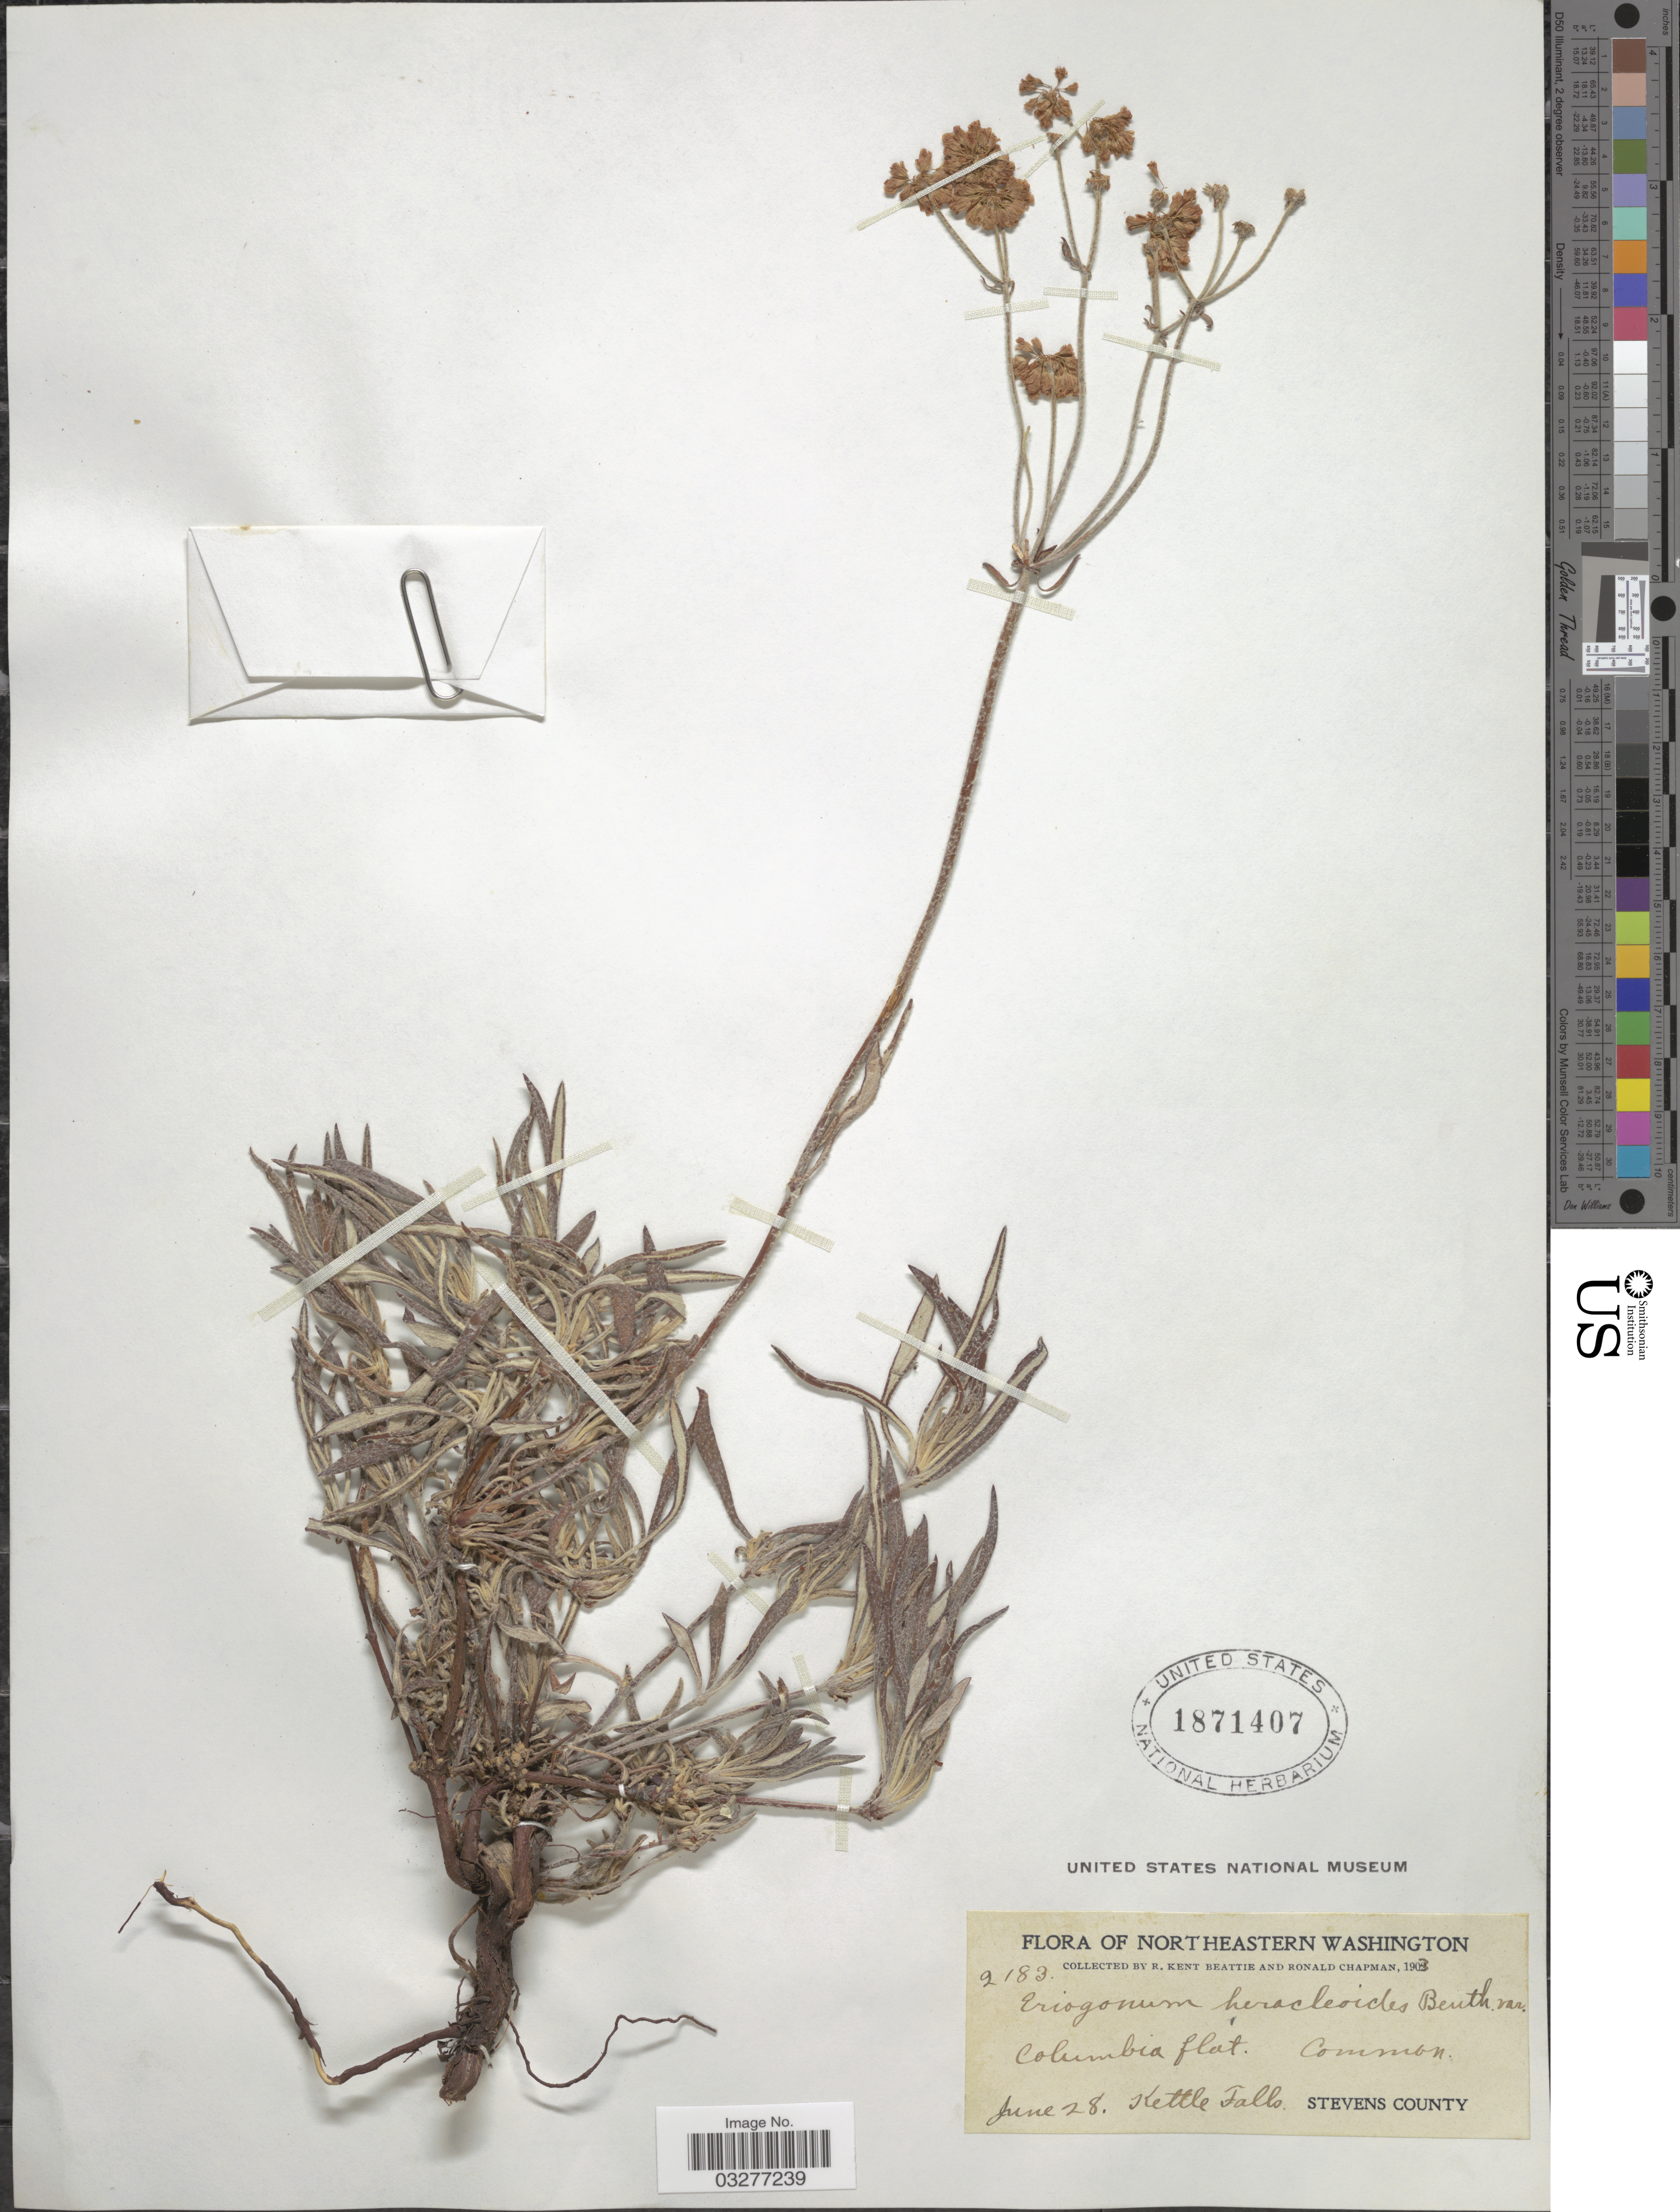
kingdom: Plantae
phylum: Tracheophyta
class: Magnoliopsida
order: Caryophyllales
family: Polygonaceae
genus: Eriogonum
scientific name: Eriogonum heracleoides var. angustifolium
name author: (Nutt.) Torr. & A. Gray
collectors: R. K. Beattie & R. Chapman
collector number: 2183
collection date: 1903-06-28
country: United States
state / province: Washington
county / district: Stevens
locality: Northeastern Washington. Columbia flat. Stevens County. Kettle Falls.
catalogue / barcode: US 1871407